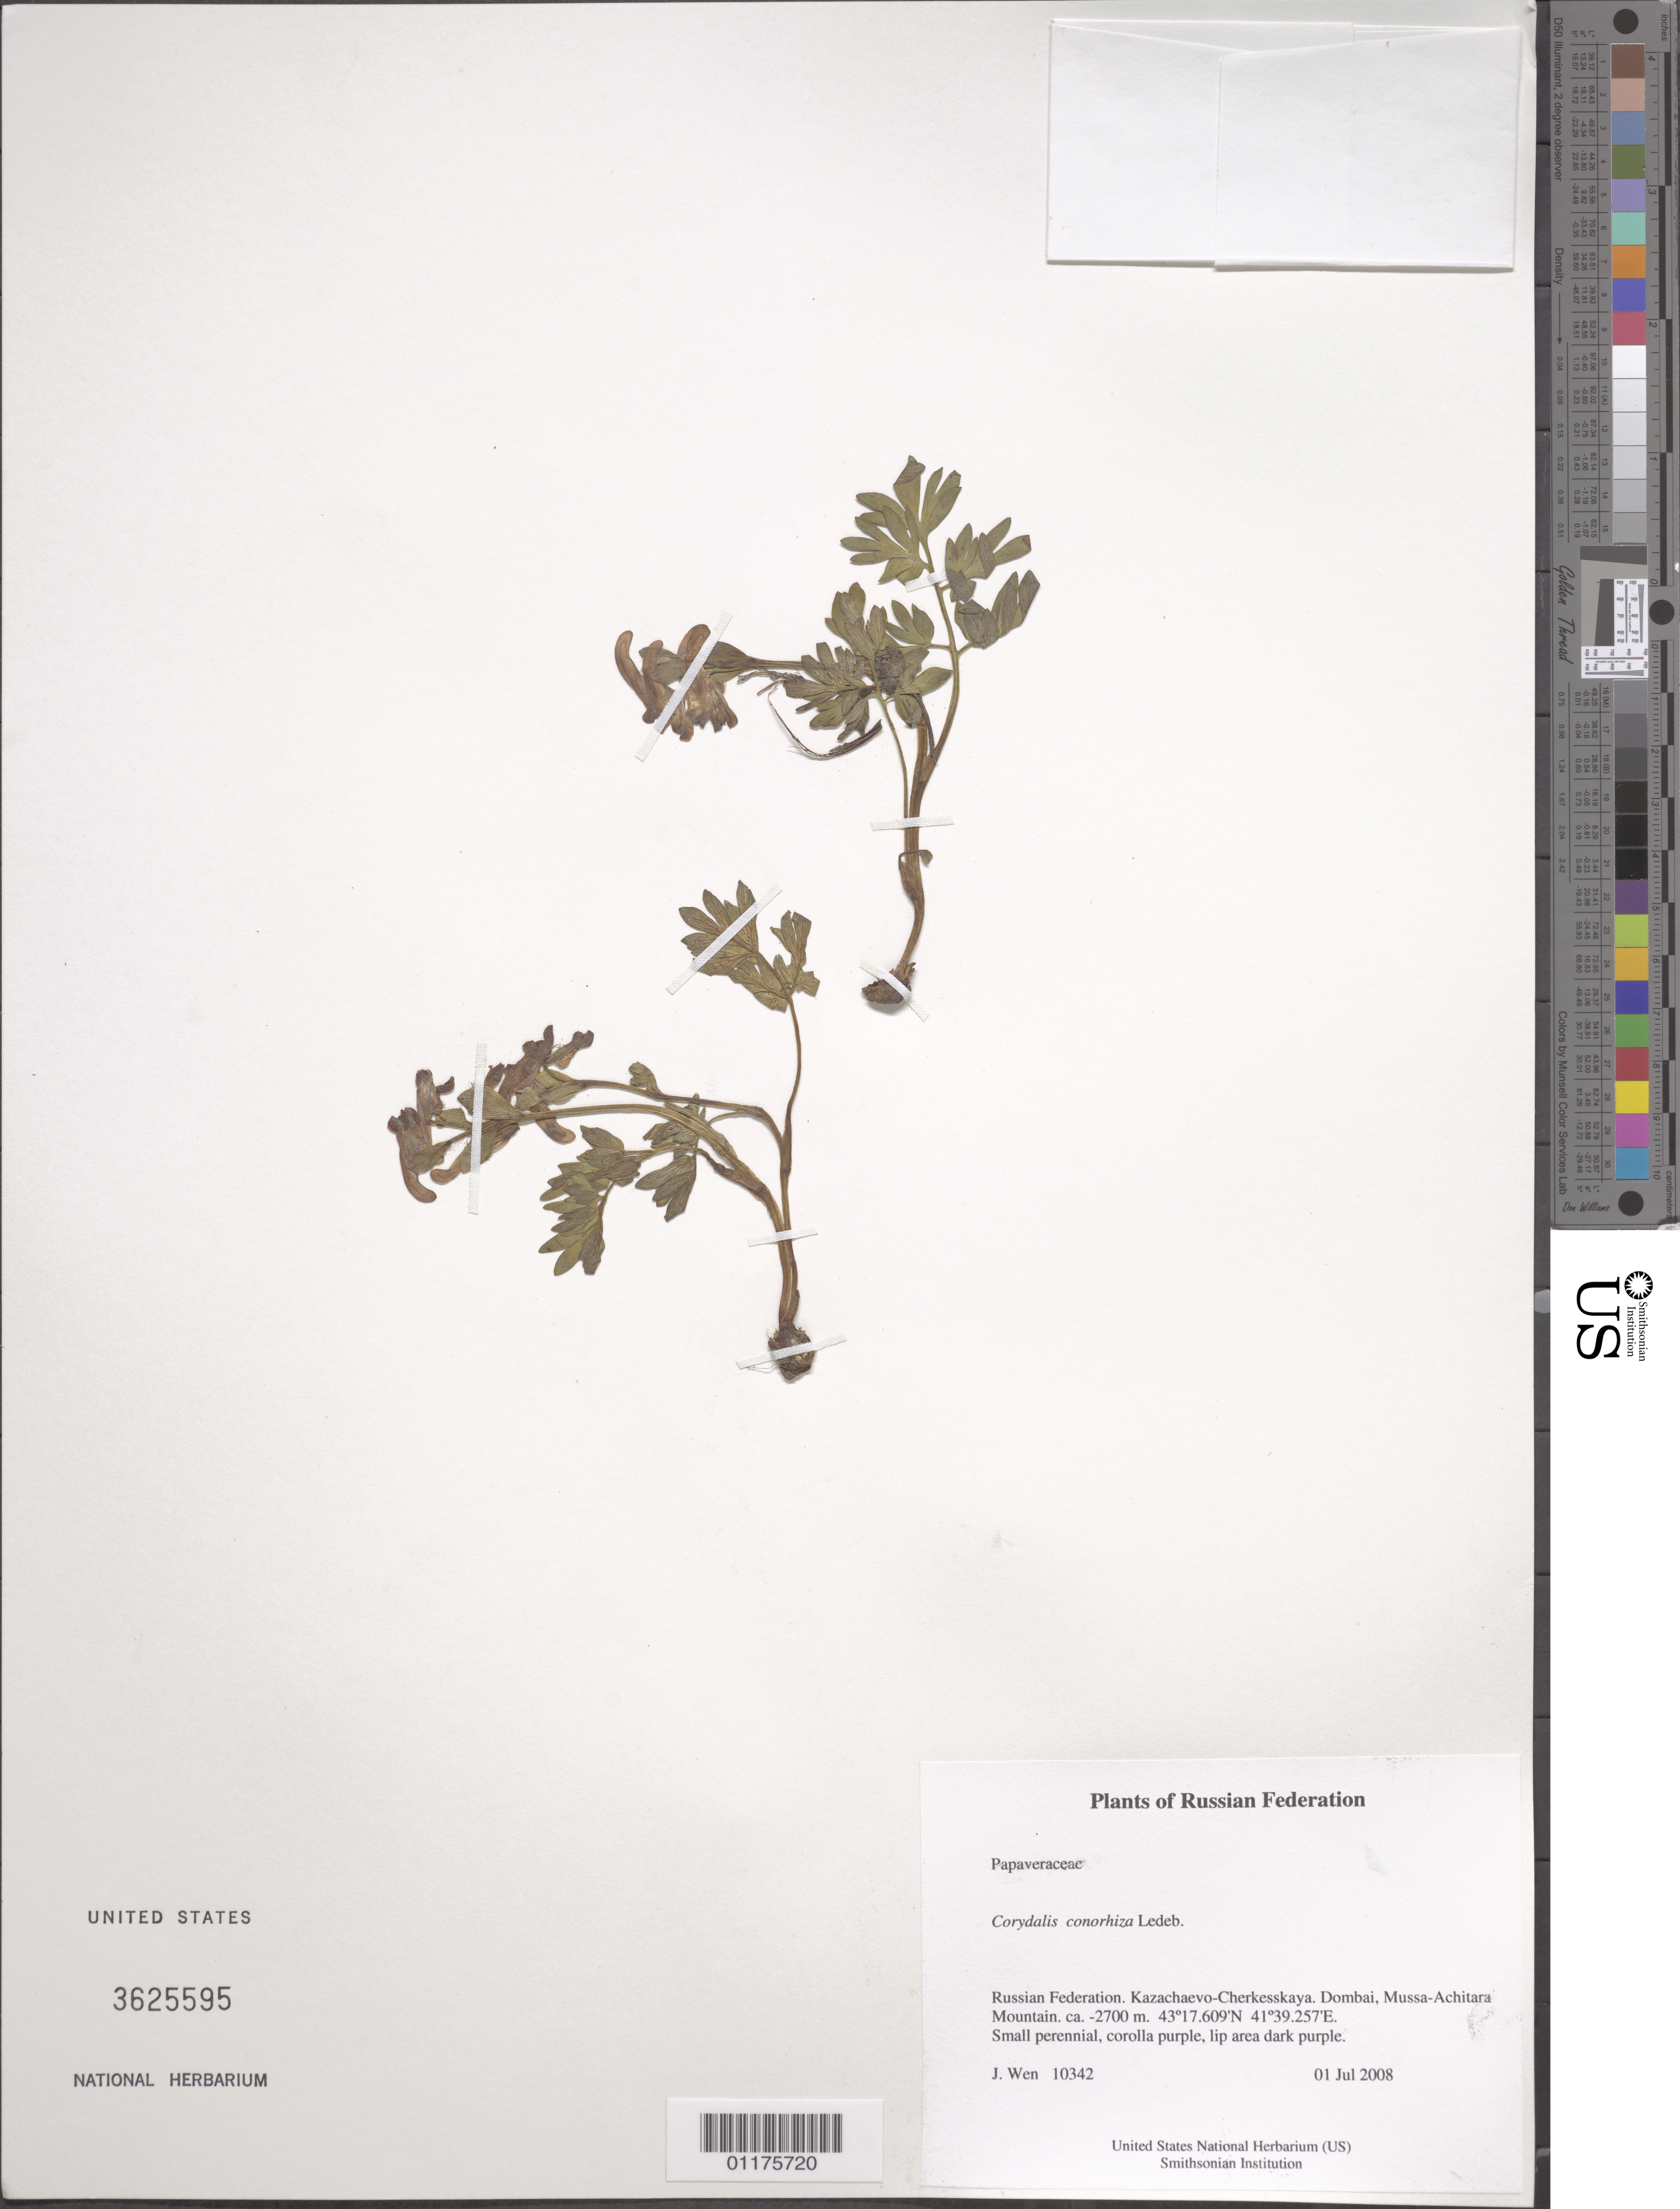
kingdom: Plantae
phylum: Tracheophyta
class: Magnoliopsida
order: Ranunculales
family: Papaveraceae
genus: Corydalis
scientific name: Corydalis conorhiza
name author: Ledeb.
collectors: J. Wen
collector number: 10342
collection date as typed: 01 Jul 2008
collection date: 2008-07-01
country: Russian Federation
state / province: Karachay-Cherkess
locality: Dombai, Mussa-Achitara Mountain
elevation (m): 2700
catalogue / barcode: US 3625595